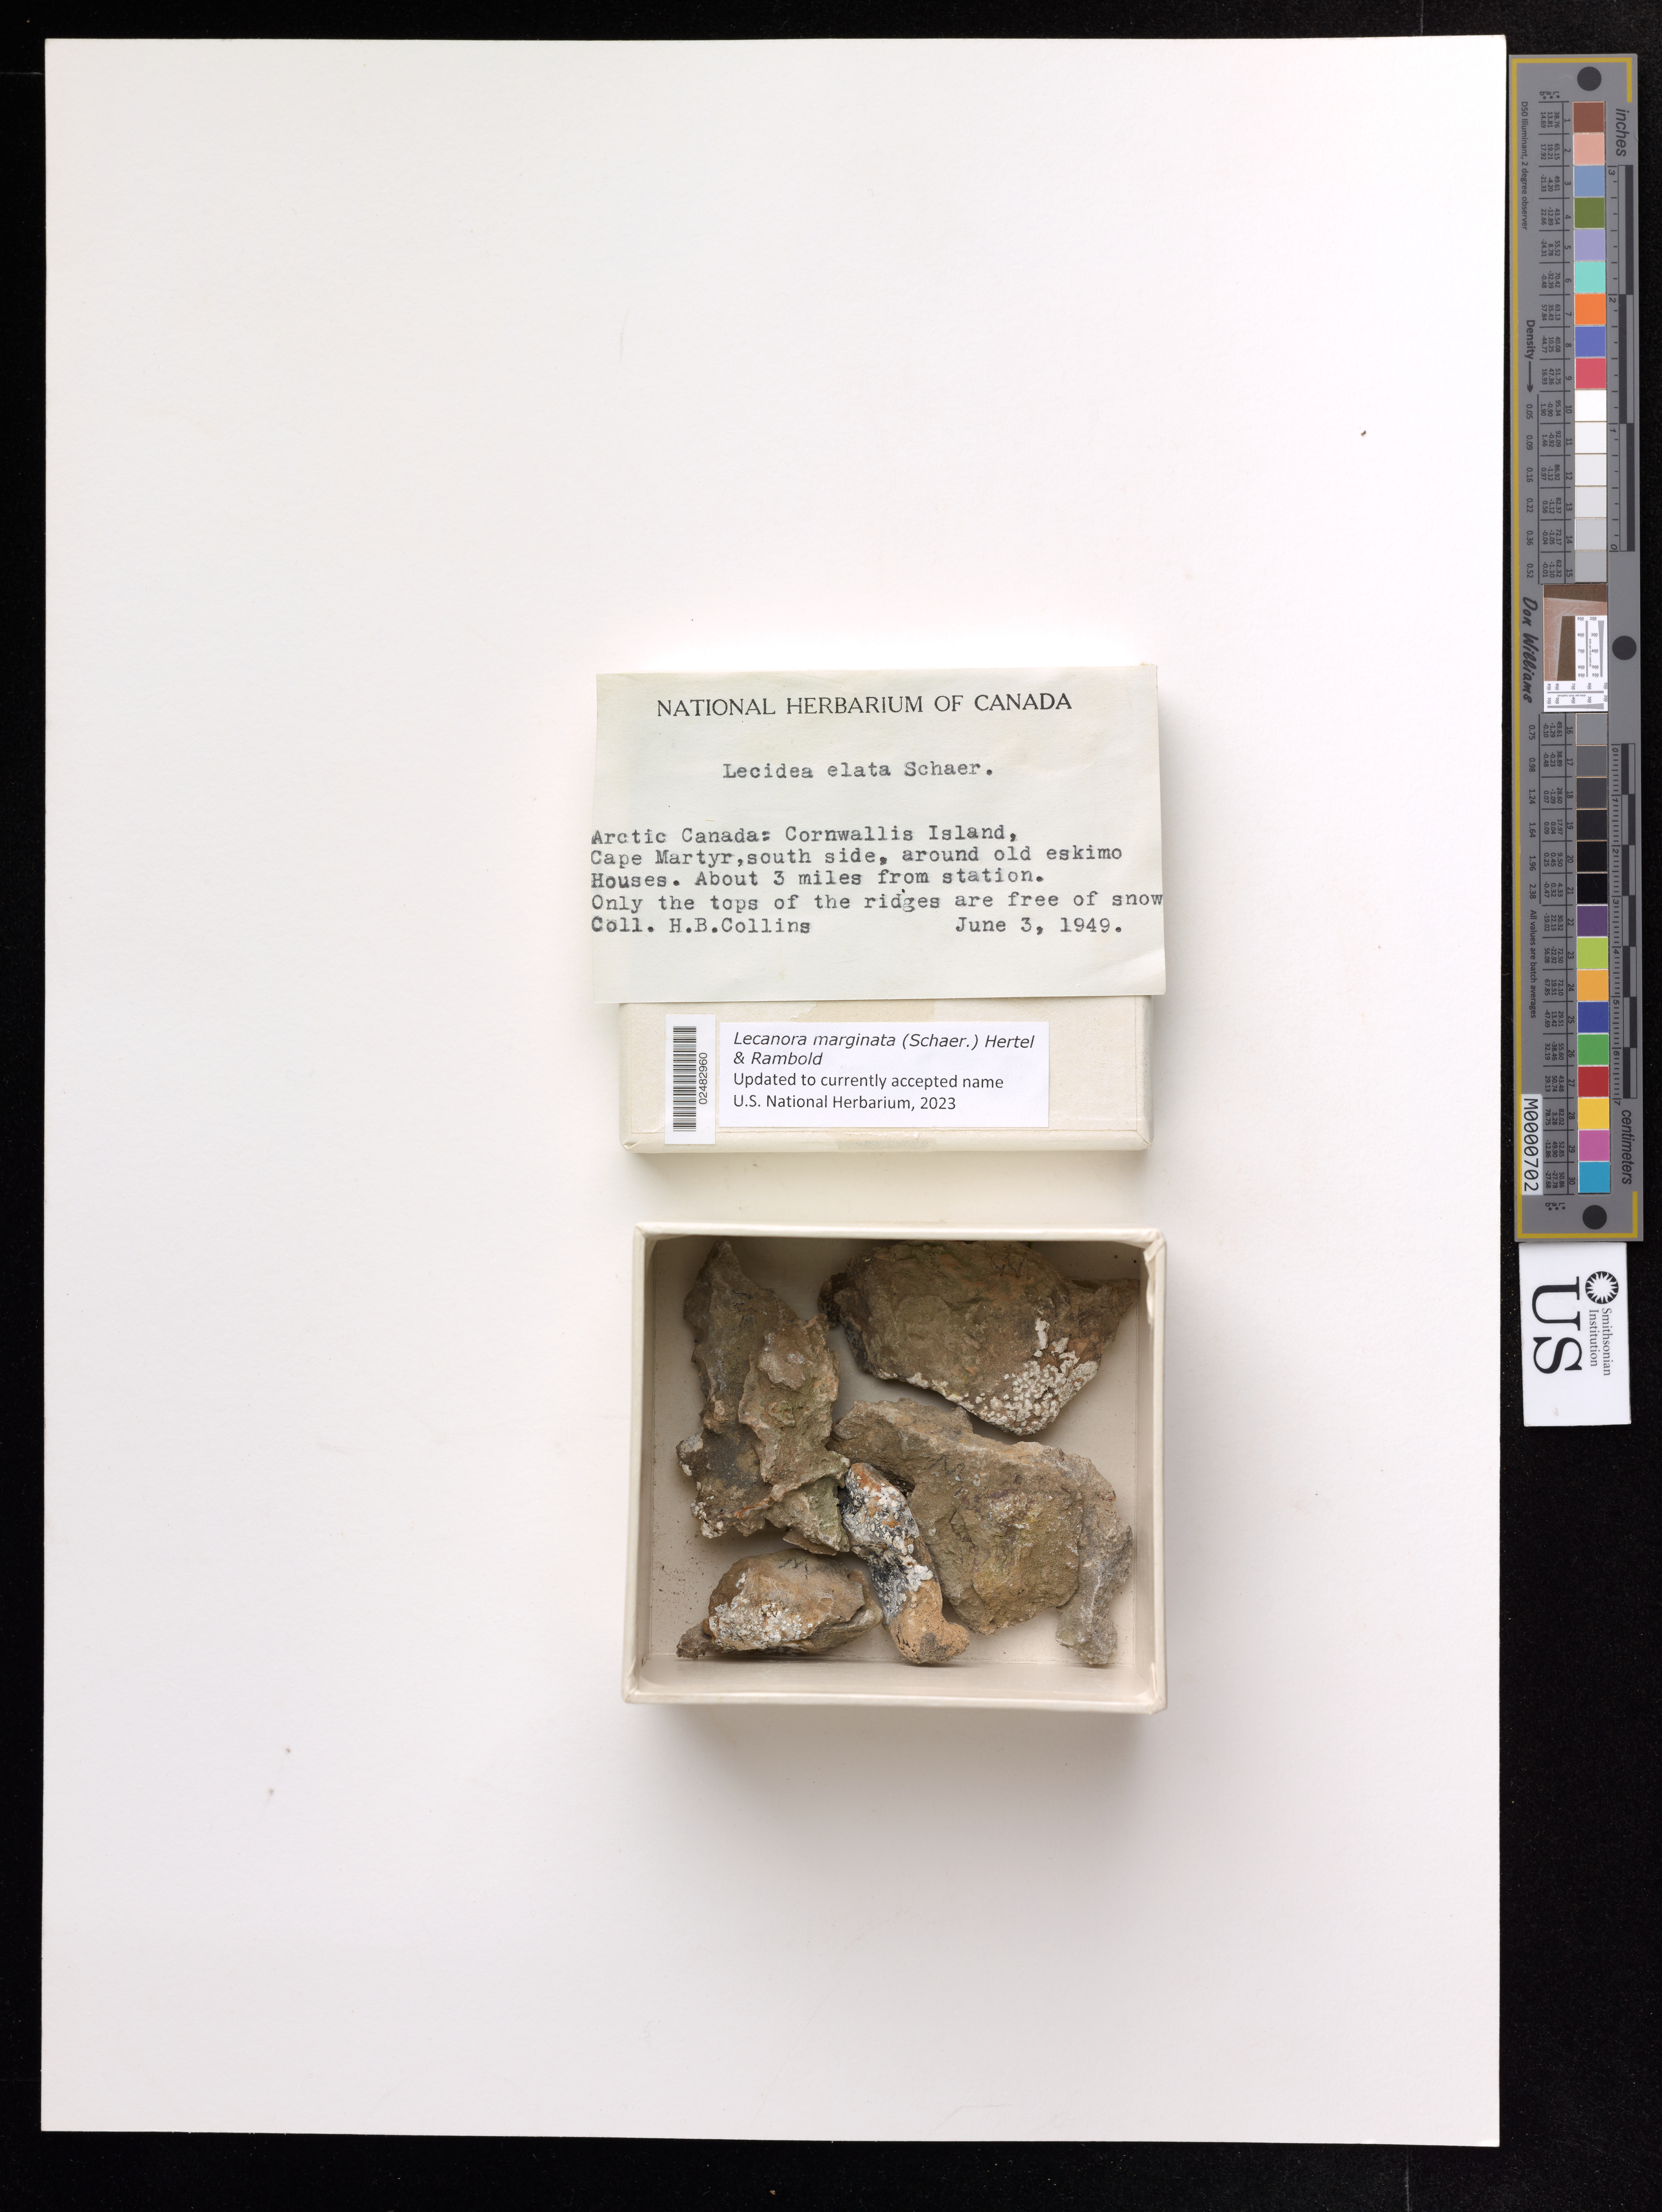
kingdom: Fungi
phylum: Ascomycota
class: Lecanoromycetes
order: Lecanorales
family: Lecanoraceae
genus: Lecanora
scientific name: Lecanora marginata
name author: (Schaer.) Hertel & Rambold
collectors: H. Collins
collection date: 1949-06-03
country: Canada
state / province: Nunavut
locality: Arctic Canada: Cornwallis Island, Cape Martyr, South side, around old Eskimo houses. About 3 miles from station.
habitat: Only the tops of The riges are free of snow.